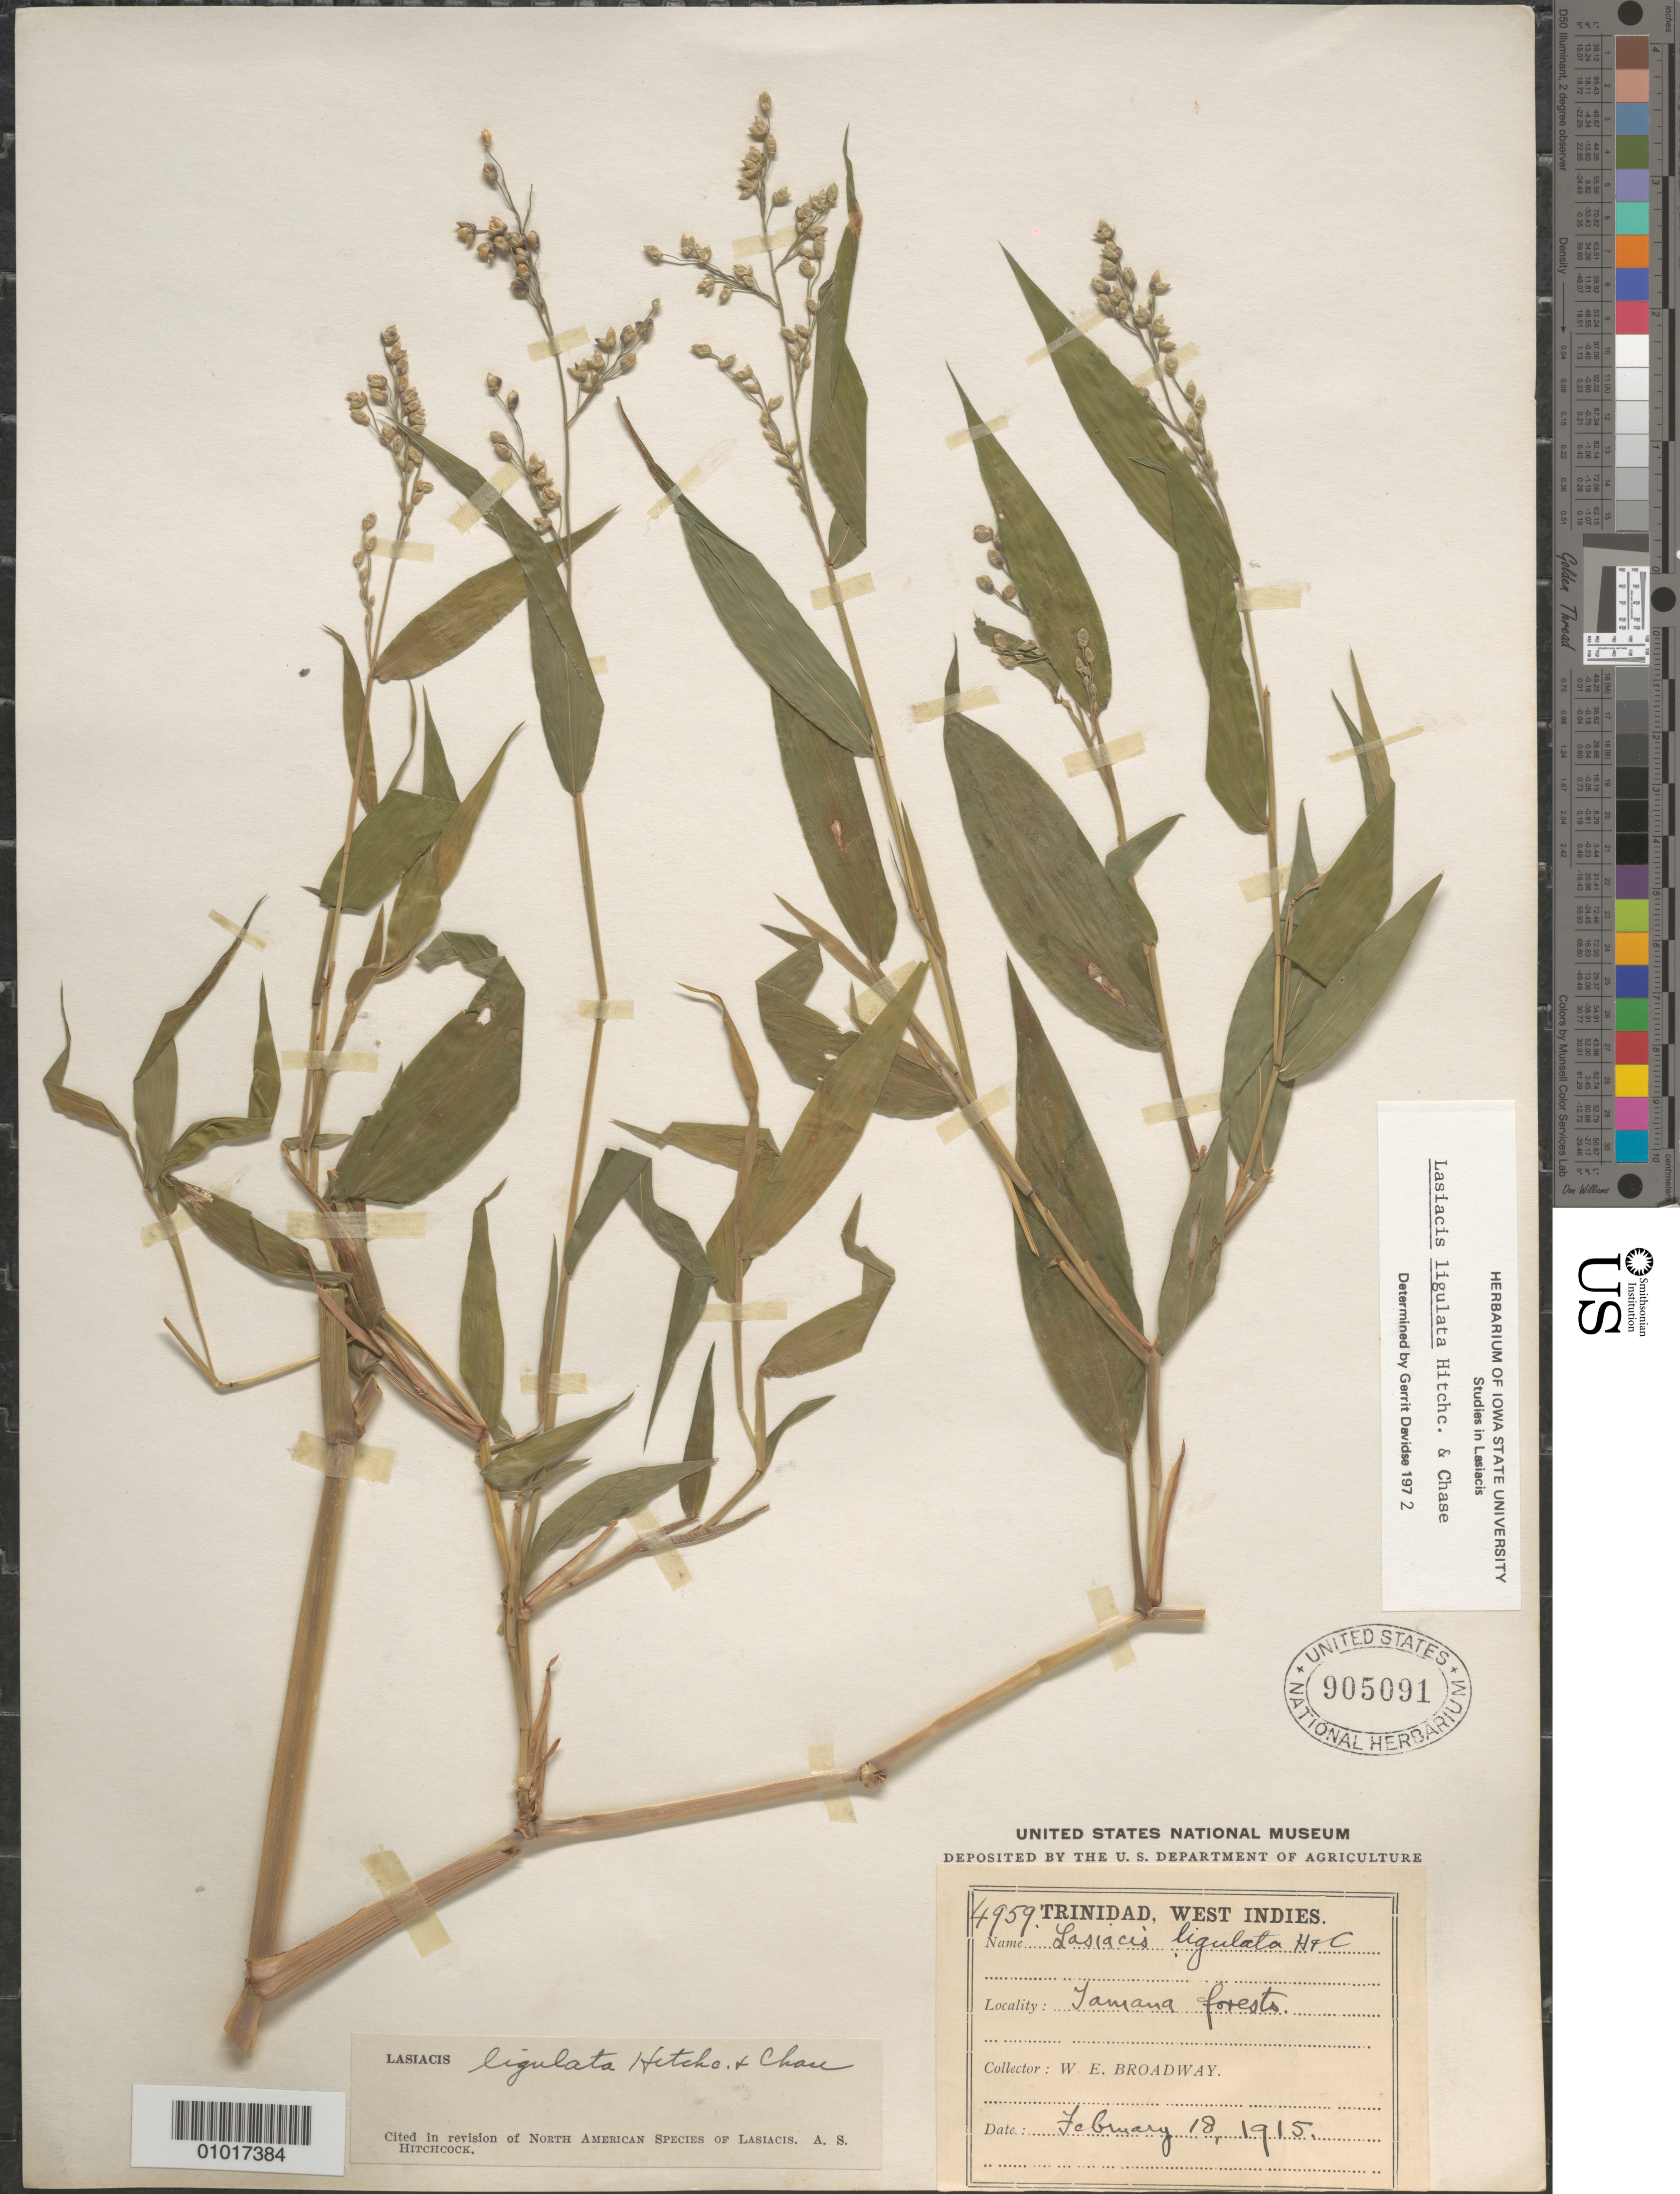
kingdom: Plantae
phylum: Tracheophyta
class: Liliopsida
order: Poales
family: Poaceae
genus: Lasiacis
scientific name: Lasiacis ligulata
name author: Hitchc. & Chase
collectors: W. E. Broadway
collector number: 4959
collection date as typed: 18 Feb 1915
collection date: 1915-02-18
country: Trinidad and Tobago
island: Trinidad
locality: Jamana forests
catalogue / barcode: US 905091